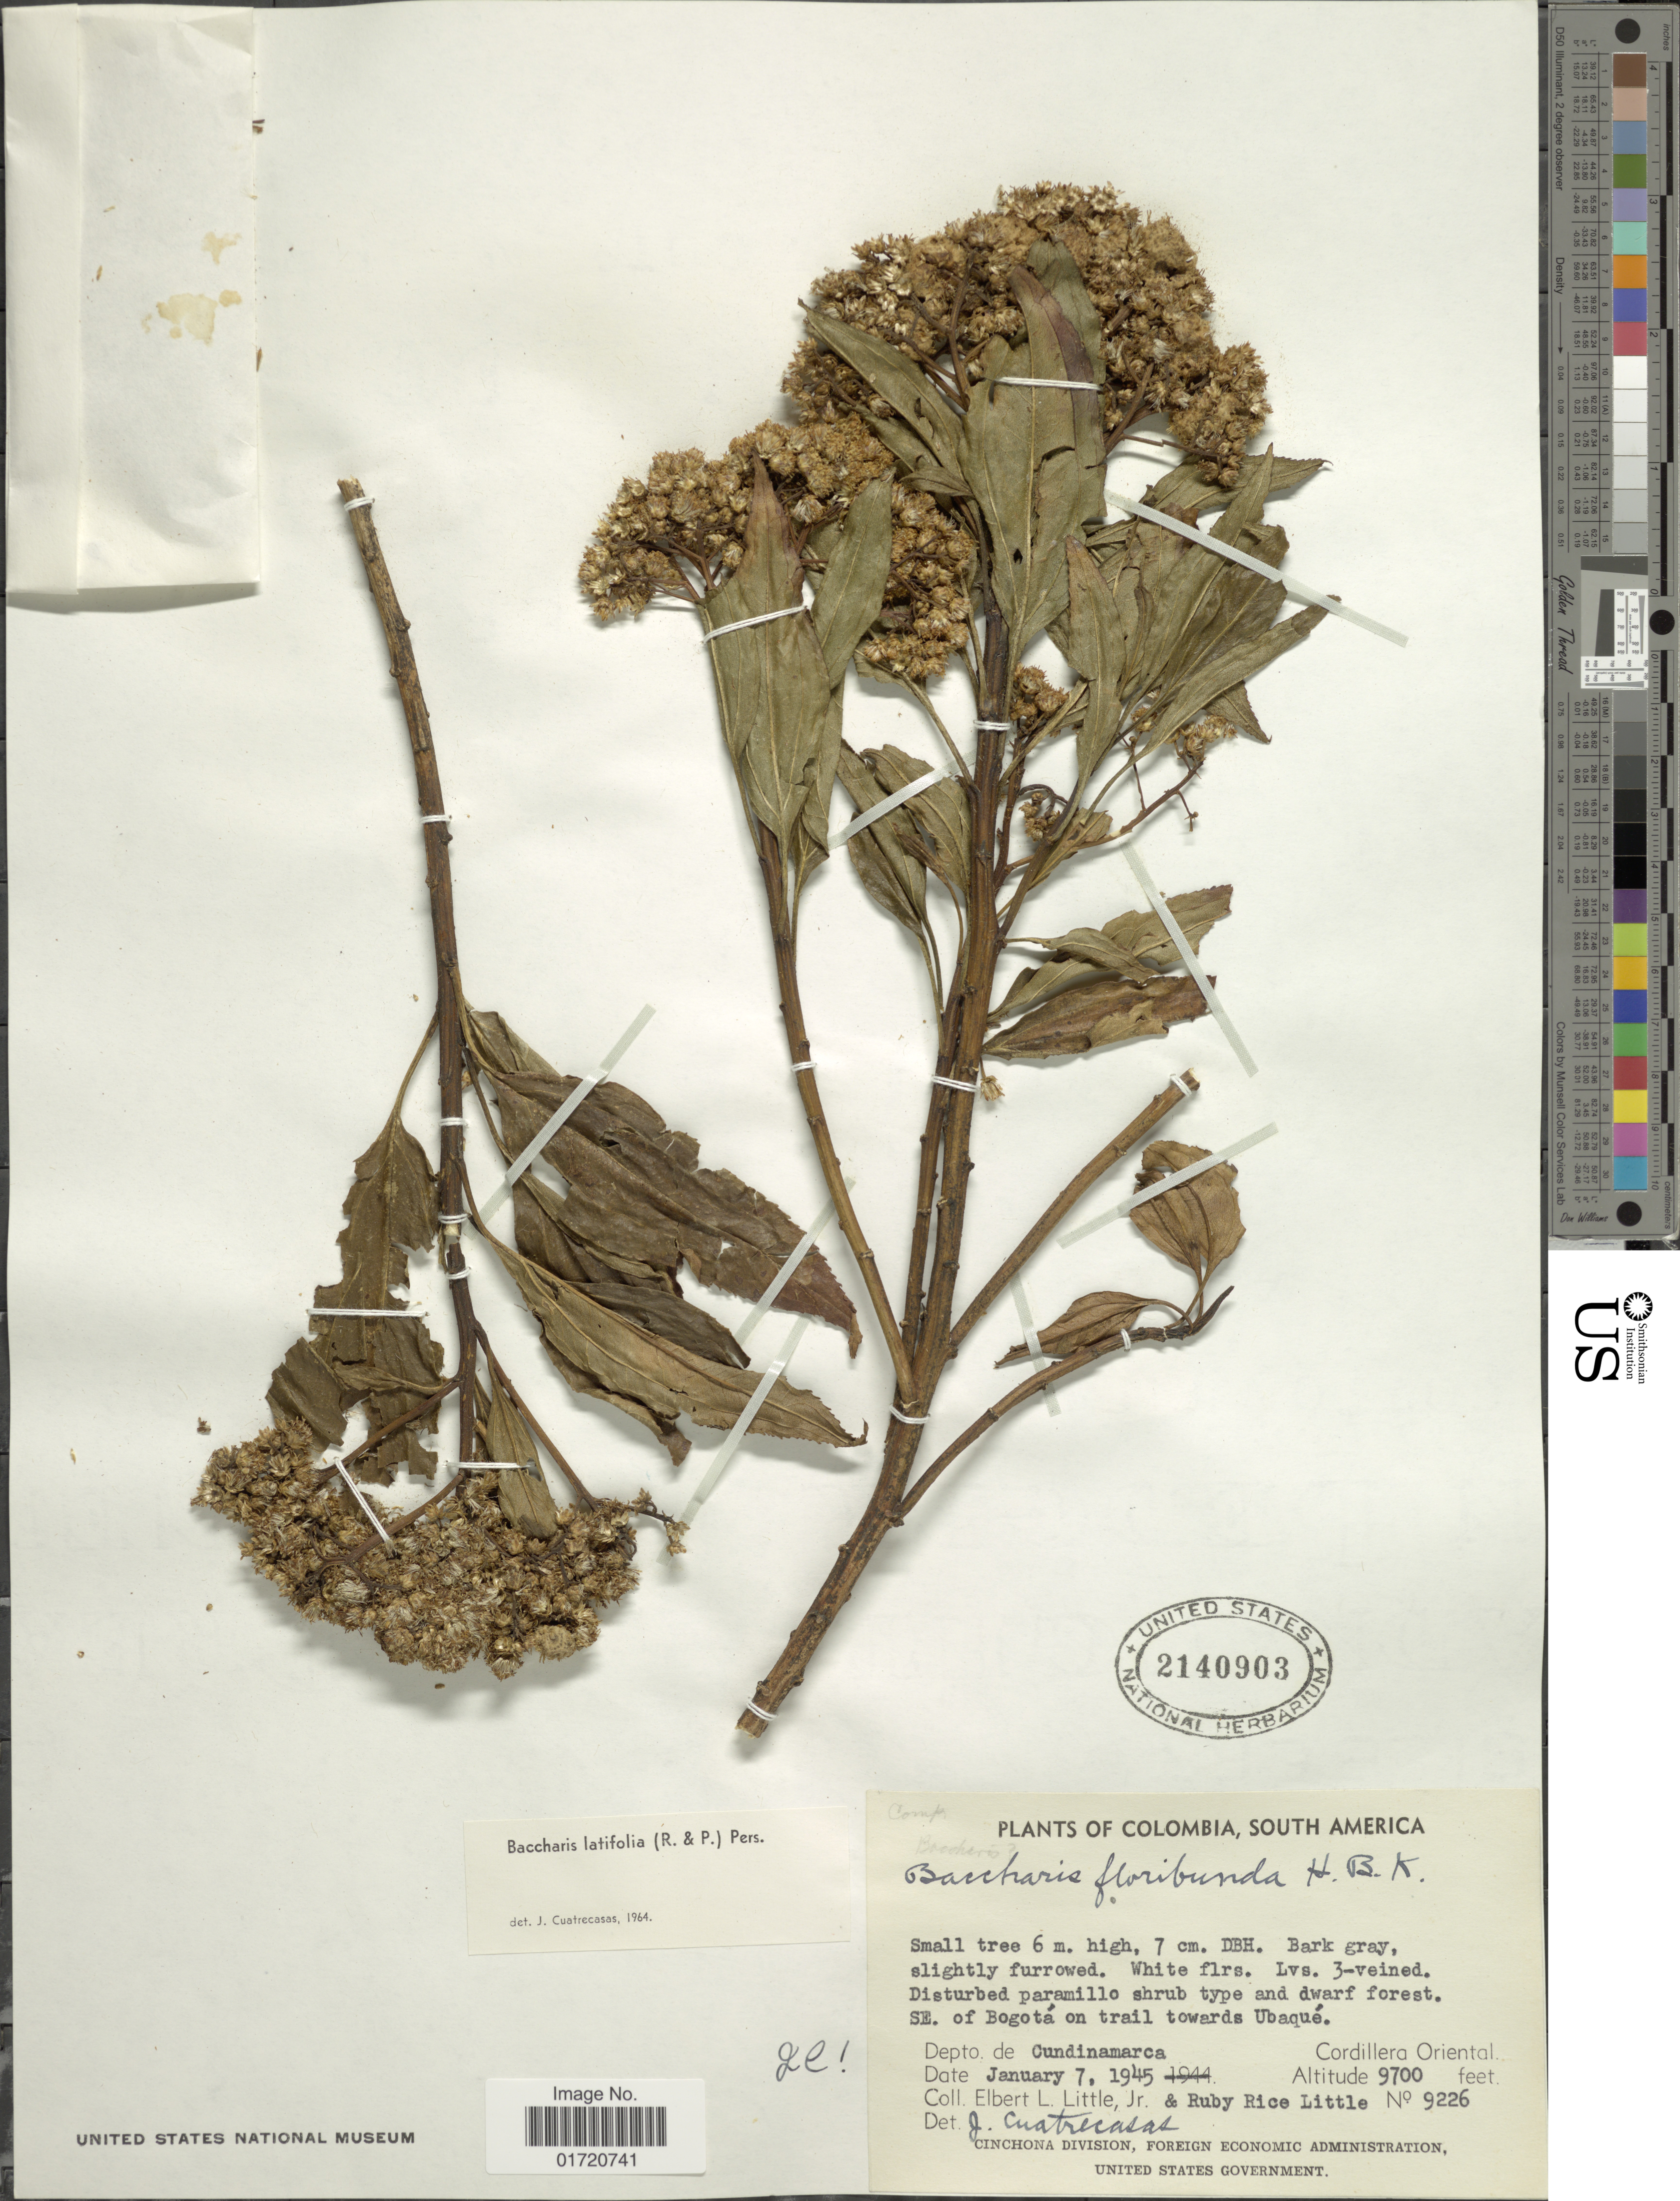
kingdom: Plantae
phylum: Tracheophyta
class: Magnoliopsida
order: Asterales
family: Asteraceae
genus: Baccharis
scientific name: Baccharis latifolia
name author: (Ruiz & Pav.) Pers.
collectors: E. L. Little & R. R. Little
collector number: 9226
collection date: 1945-01-07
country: Colombia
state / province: Cundinamarca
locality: South America, SE of Bogota on trail towards Ubaque, Cordillera Oriental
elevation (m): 2957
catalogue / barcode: US 2140903